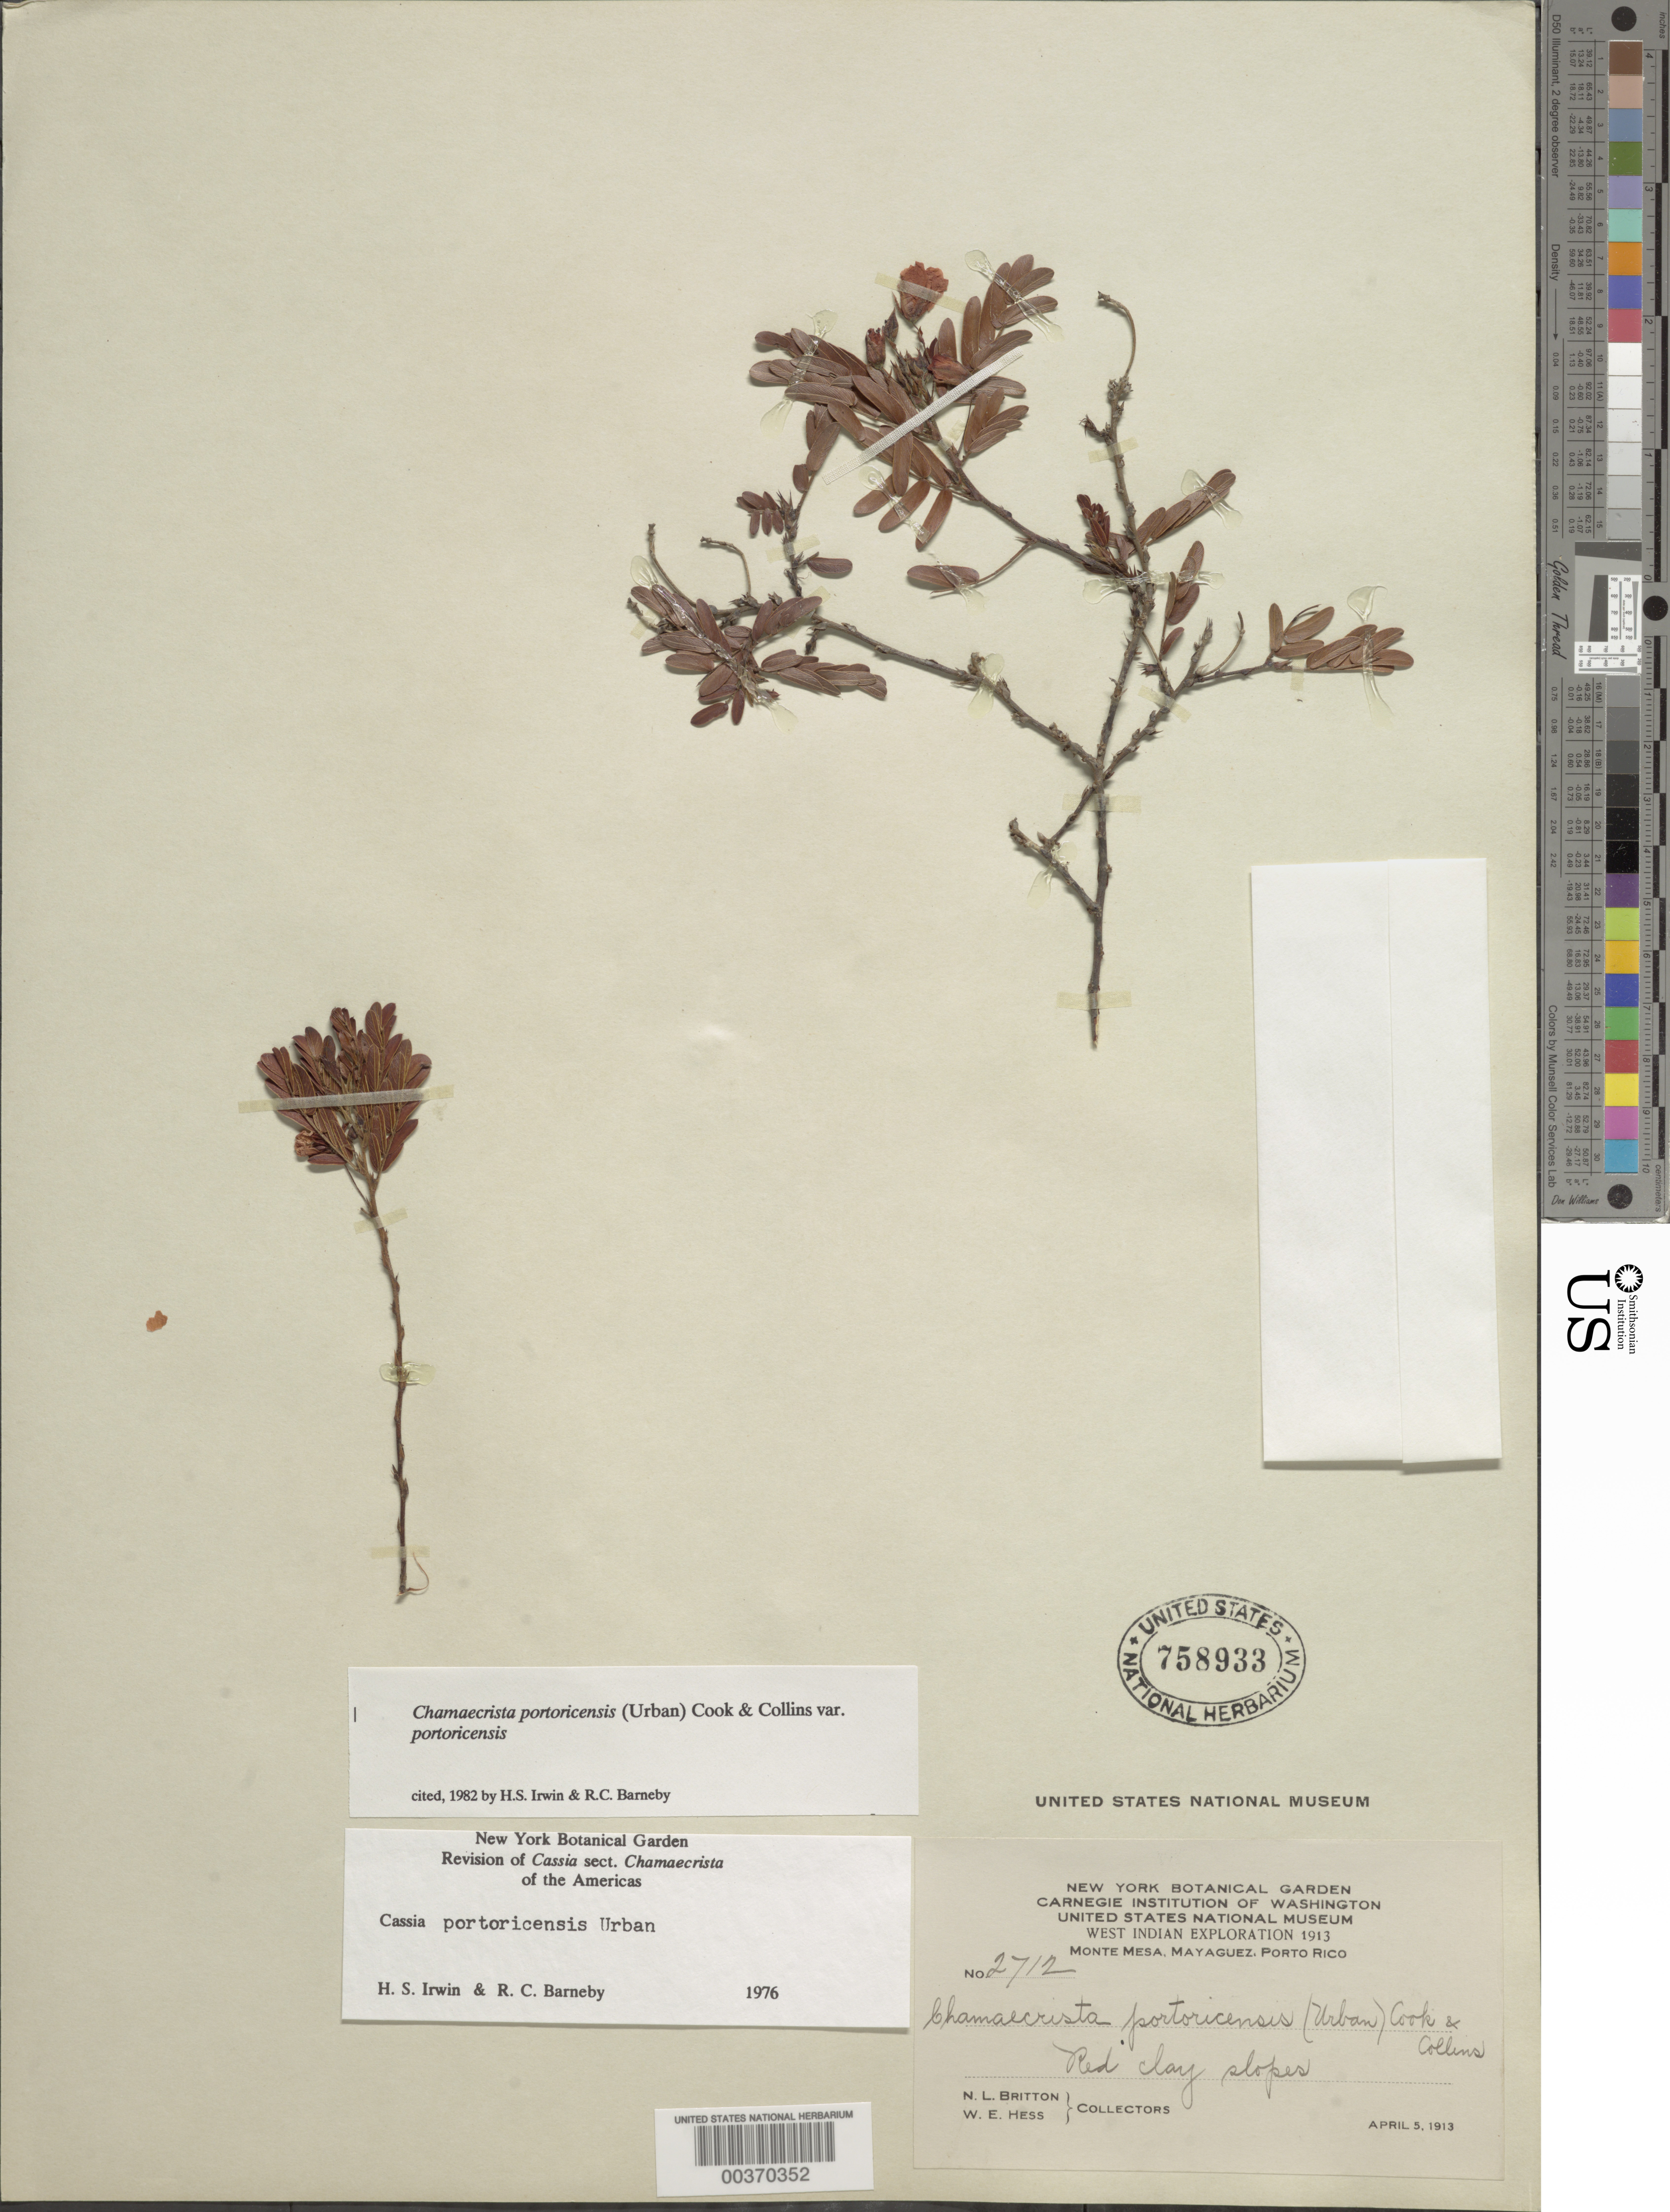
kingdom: Plantae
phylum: Tracheophyta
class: Magnoliopsida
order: Fabales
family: Fabaceae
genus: Chamaecrista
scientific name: Chamaecrista portoricensis var. portoricensis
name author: (Urb.) O.F. Cook & G. N. Collins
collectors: N. Britton & W. Hess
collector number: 2712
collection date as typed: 05 Apr 1913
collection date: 1913-04-05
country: Puerto Rico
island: Greater Antilles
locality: Monte mesa, mayaguez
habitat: Red clay slopes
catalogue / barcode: US 758933